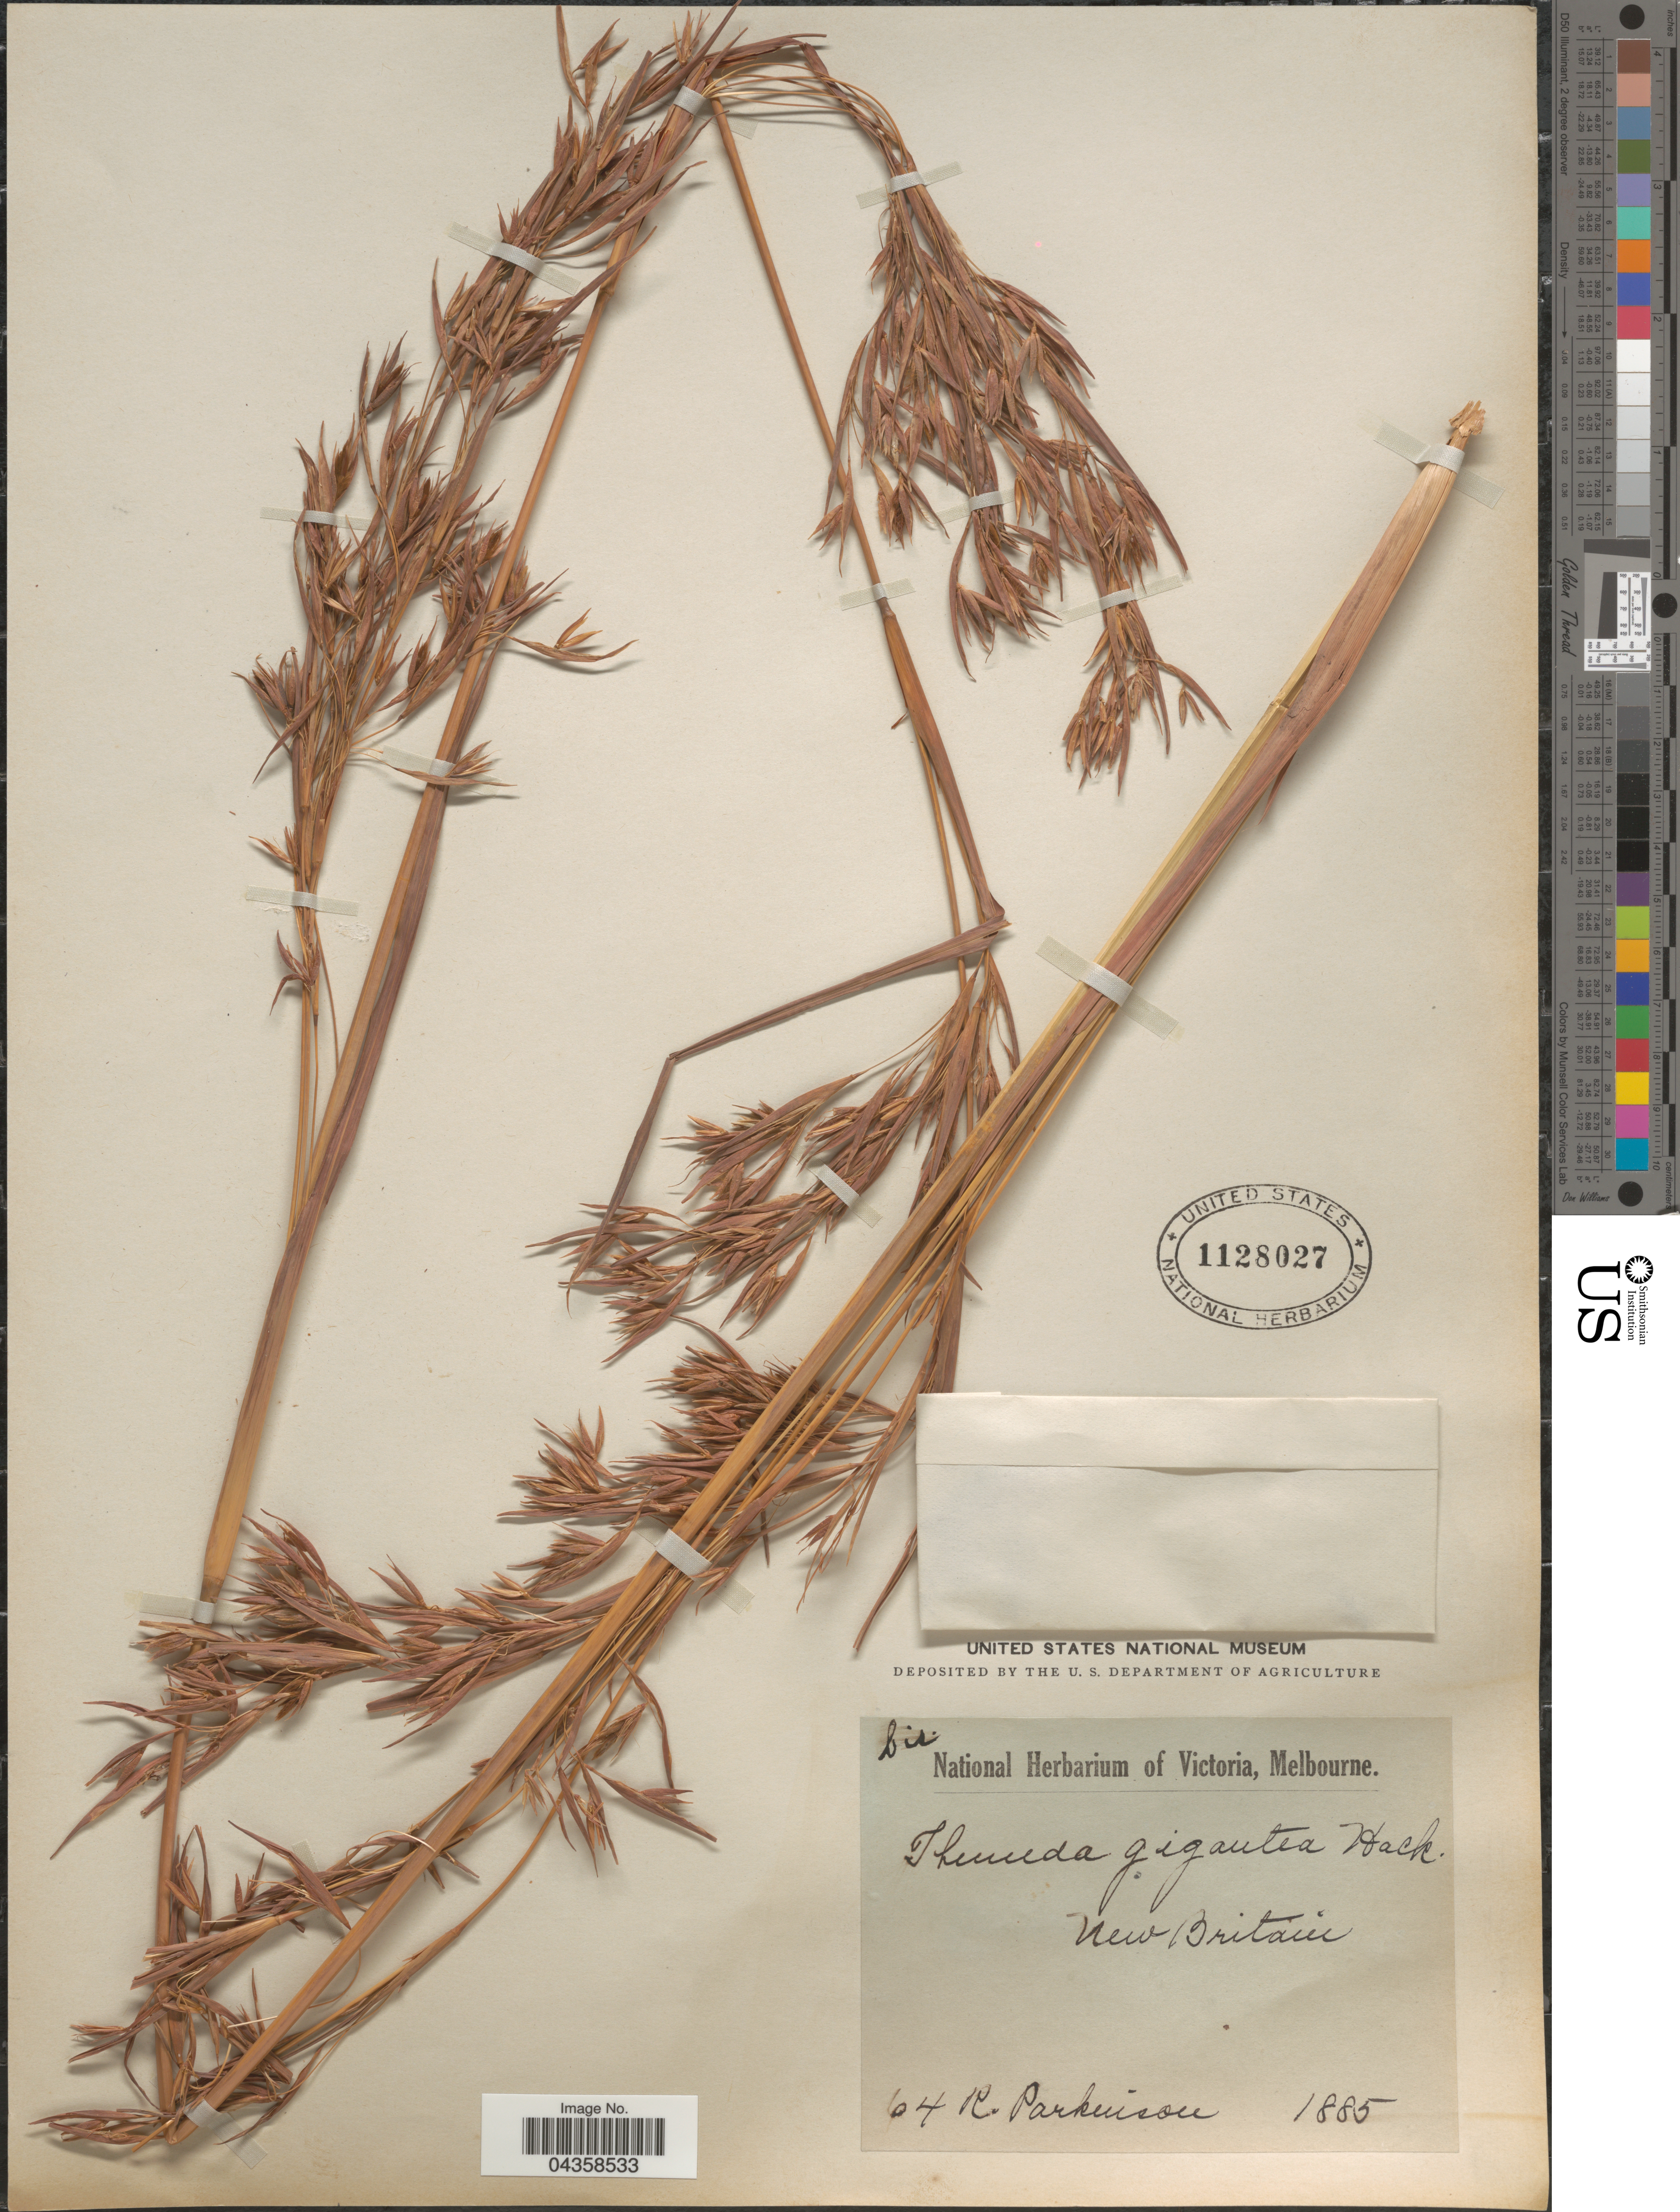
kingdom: Plantae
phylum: Tracheophyta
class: Liliopsida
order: Poales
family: Poaceae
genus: Themeda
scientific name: Themeda gigantea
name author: Hack.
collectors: K. Parkinson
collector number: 64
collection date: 1885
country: Papua New Guinea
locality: New Britain.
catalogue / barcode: US 1128027